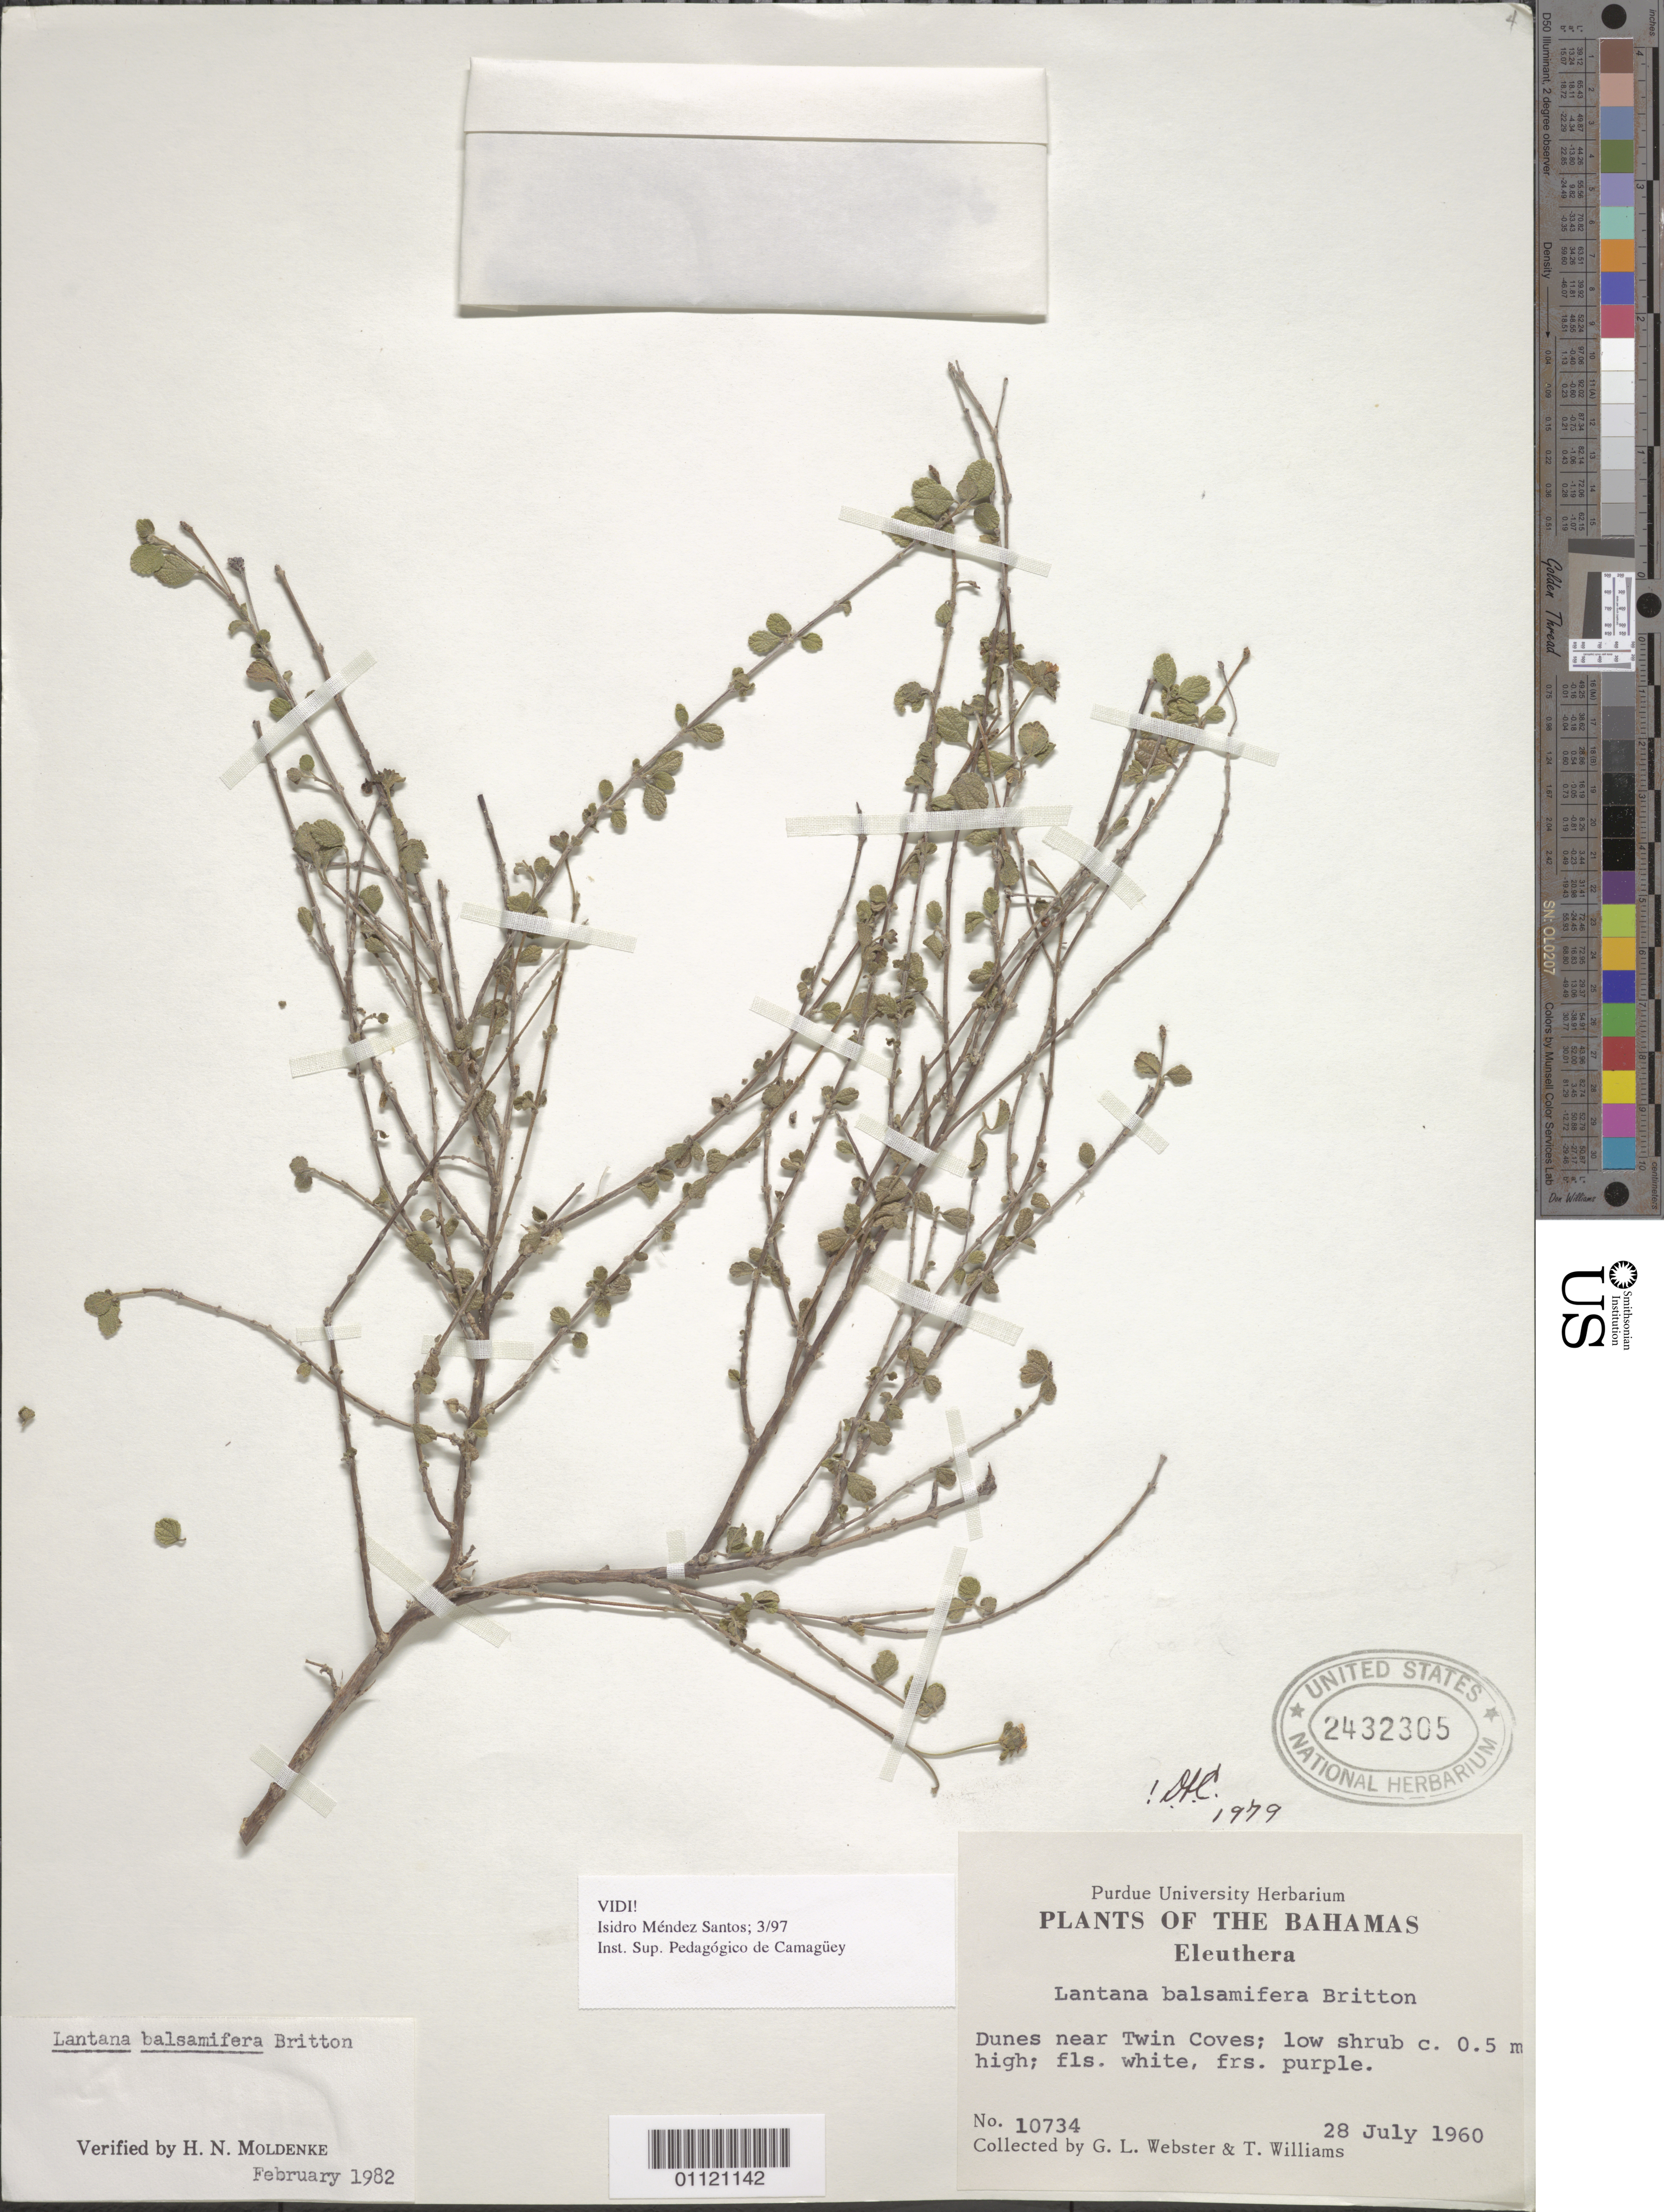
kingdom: Plantae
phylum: Tracheophyta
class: Magnoliopsida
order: Lamiales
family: Verbenaceae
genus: Lantana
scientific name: Lantana balsamifera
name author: Britton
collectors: G. L. Webster & T. Williams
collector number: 10734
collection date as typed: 28 Jul 1960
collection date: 1960-07-28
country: Bahamas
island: Eleuthera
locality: Dunes near Twin Coves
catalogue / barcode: US 2432305